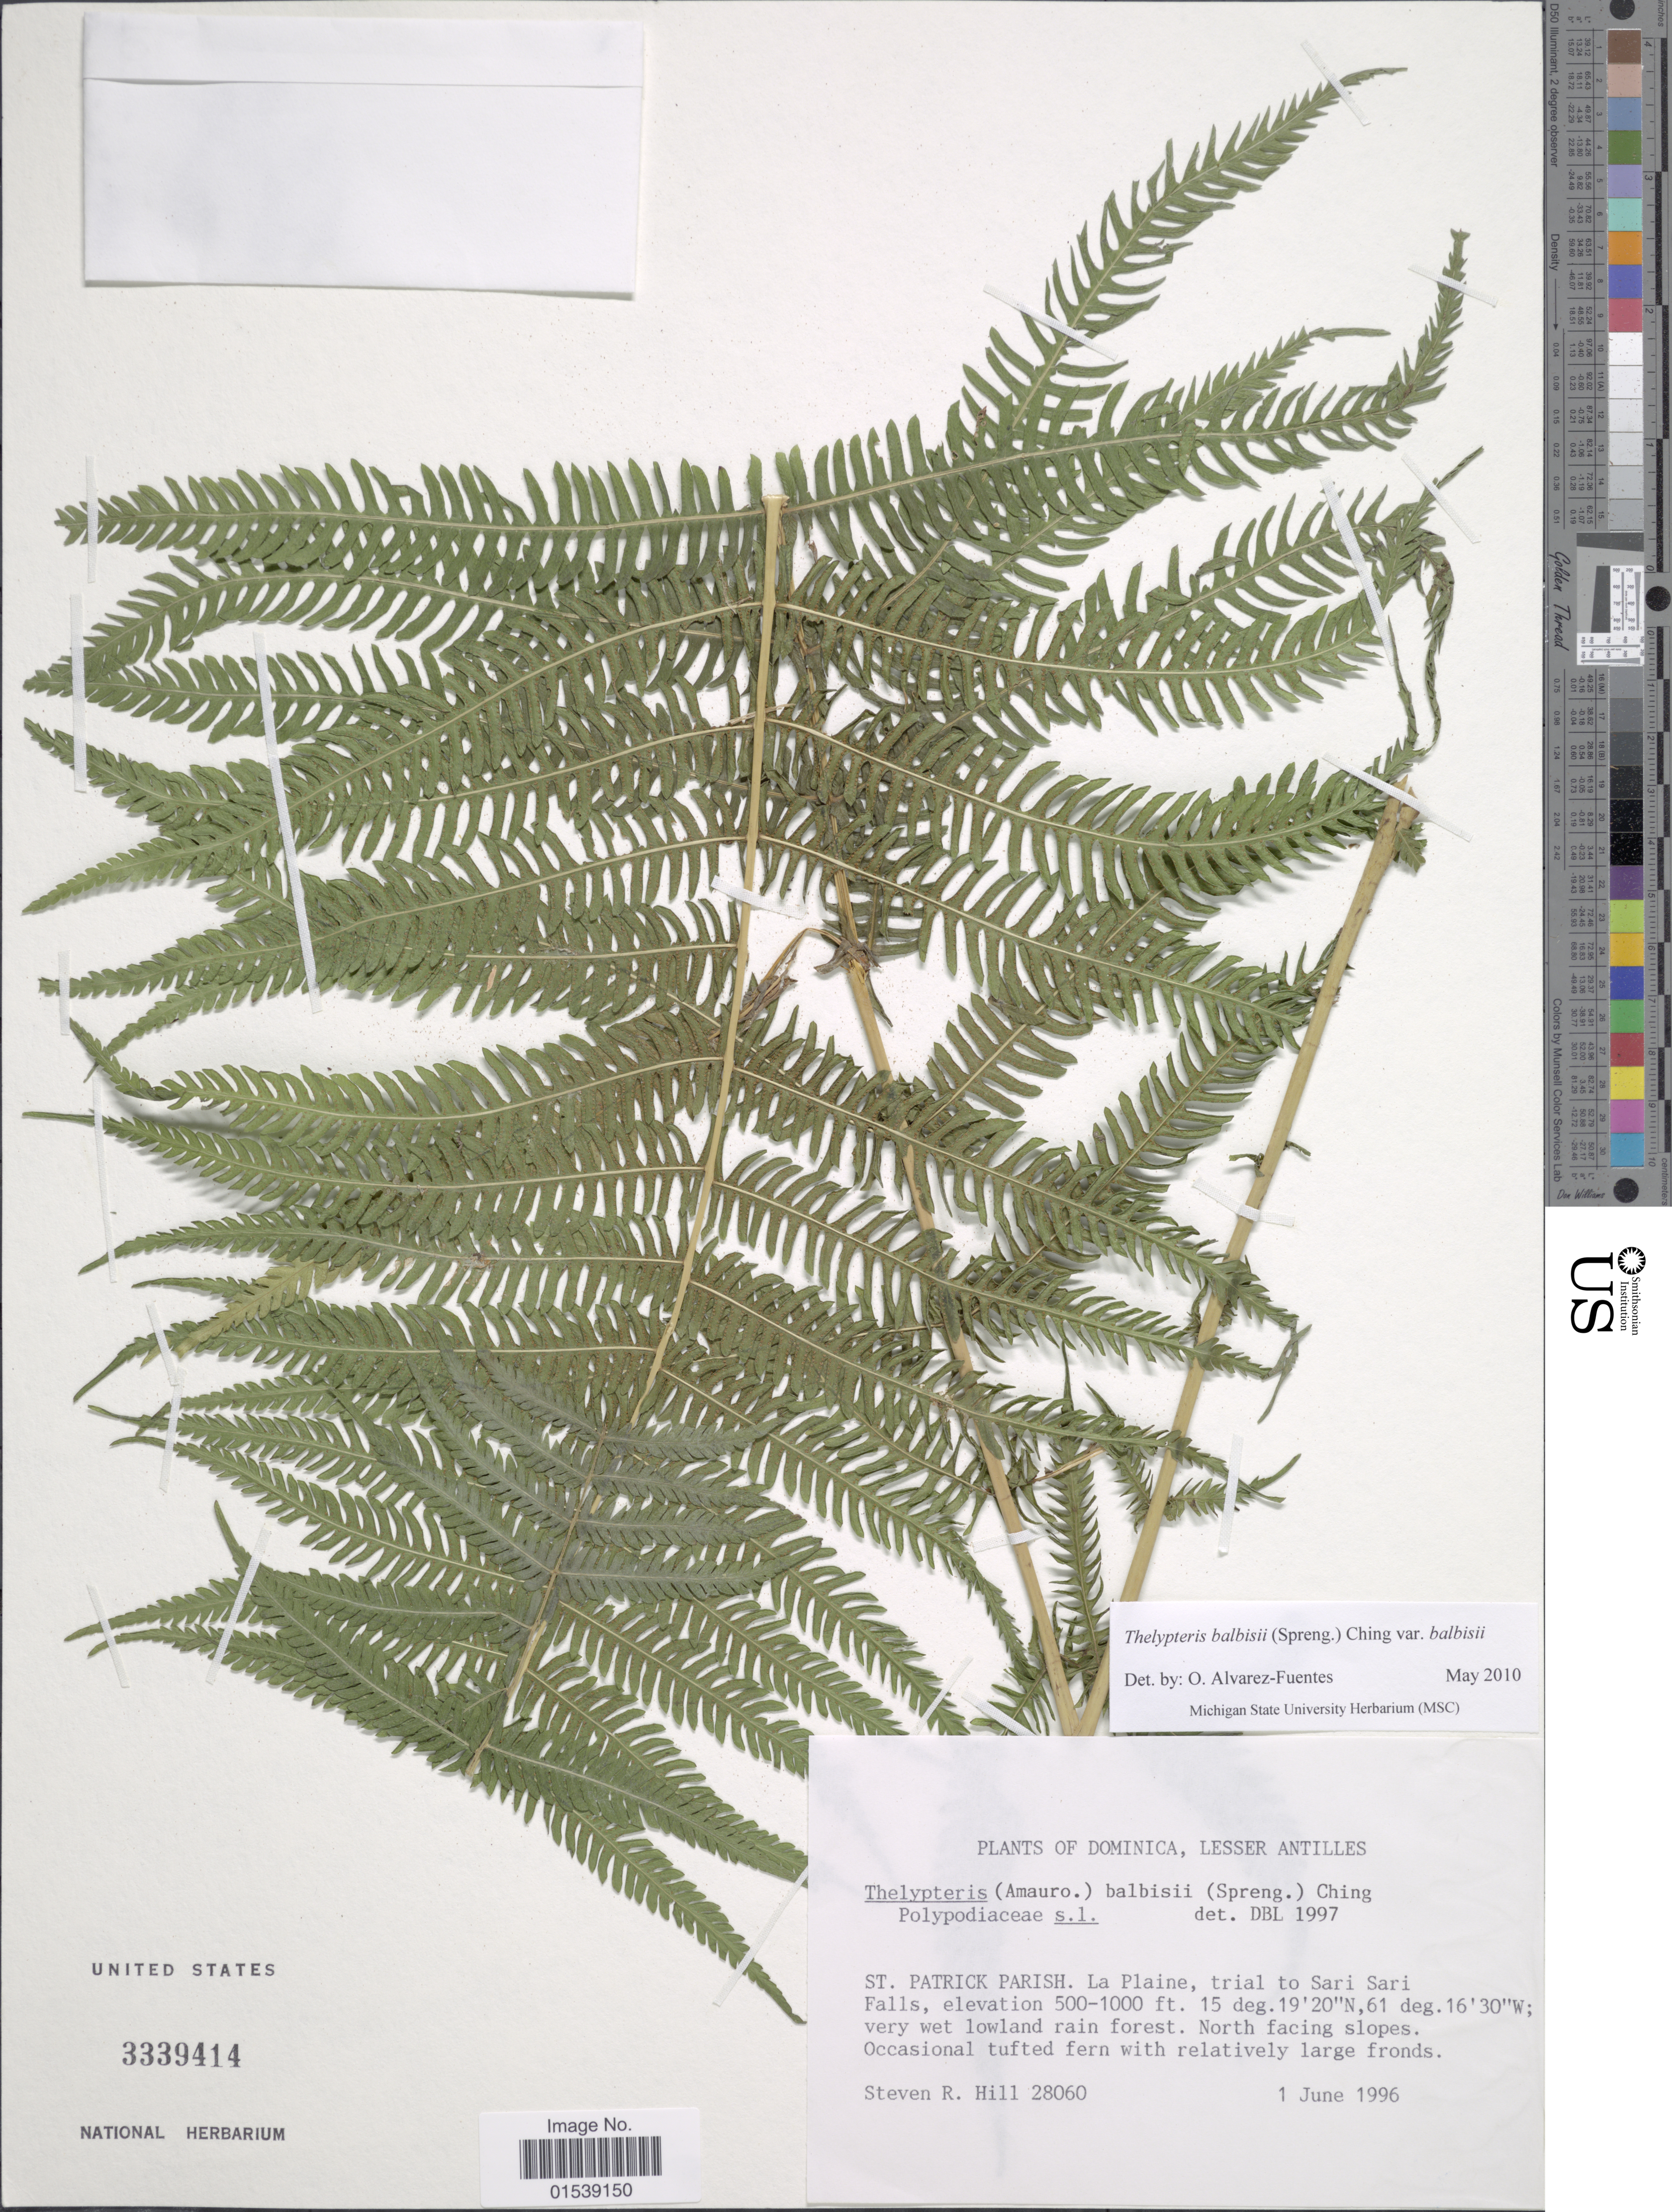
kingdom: Plantae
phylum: Tracheophyta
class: Polypodiopsida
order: Polypodiales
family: Thelypteridaceae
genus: Amauropelta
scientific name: Amauropelta balbisii (Spreng.) comb. nov., ined. 2015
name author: (Spreng.)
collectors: S. R. Hill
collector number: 28060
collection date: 1996-06-01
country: Dominica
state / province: St. Patrick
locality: Lesser Antilles, St. Patrick Parish, La Plaine, trail to Sari Sari Falls, north facing slopes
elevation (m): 152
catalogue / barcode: US 3339414